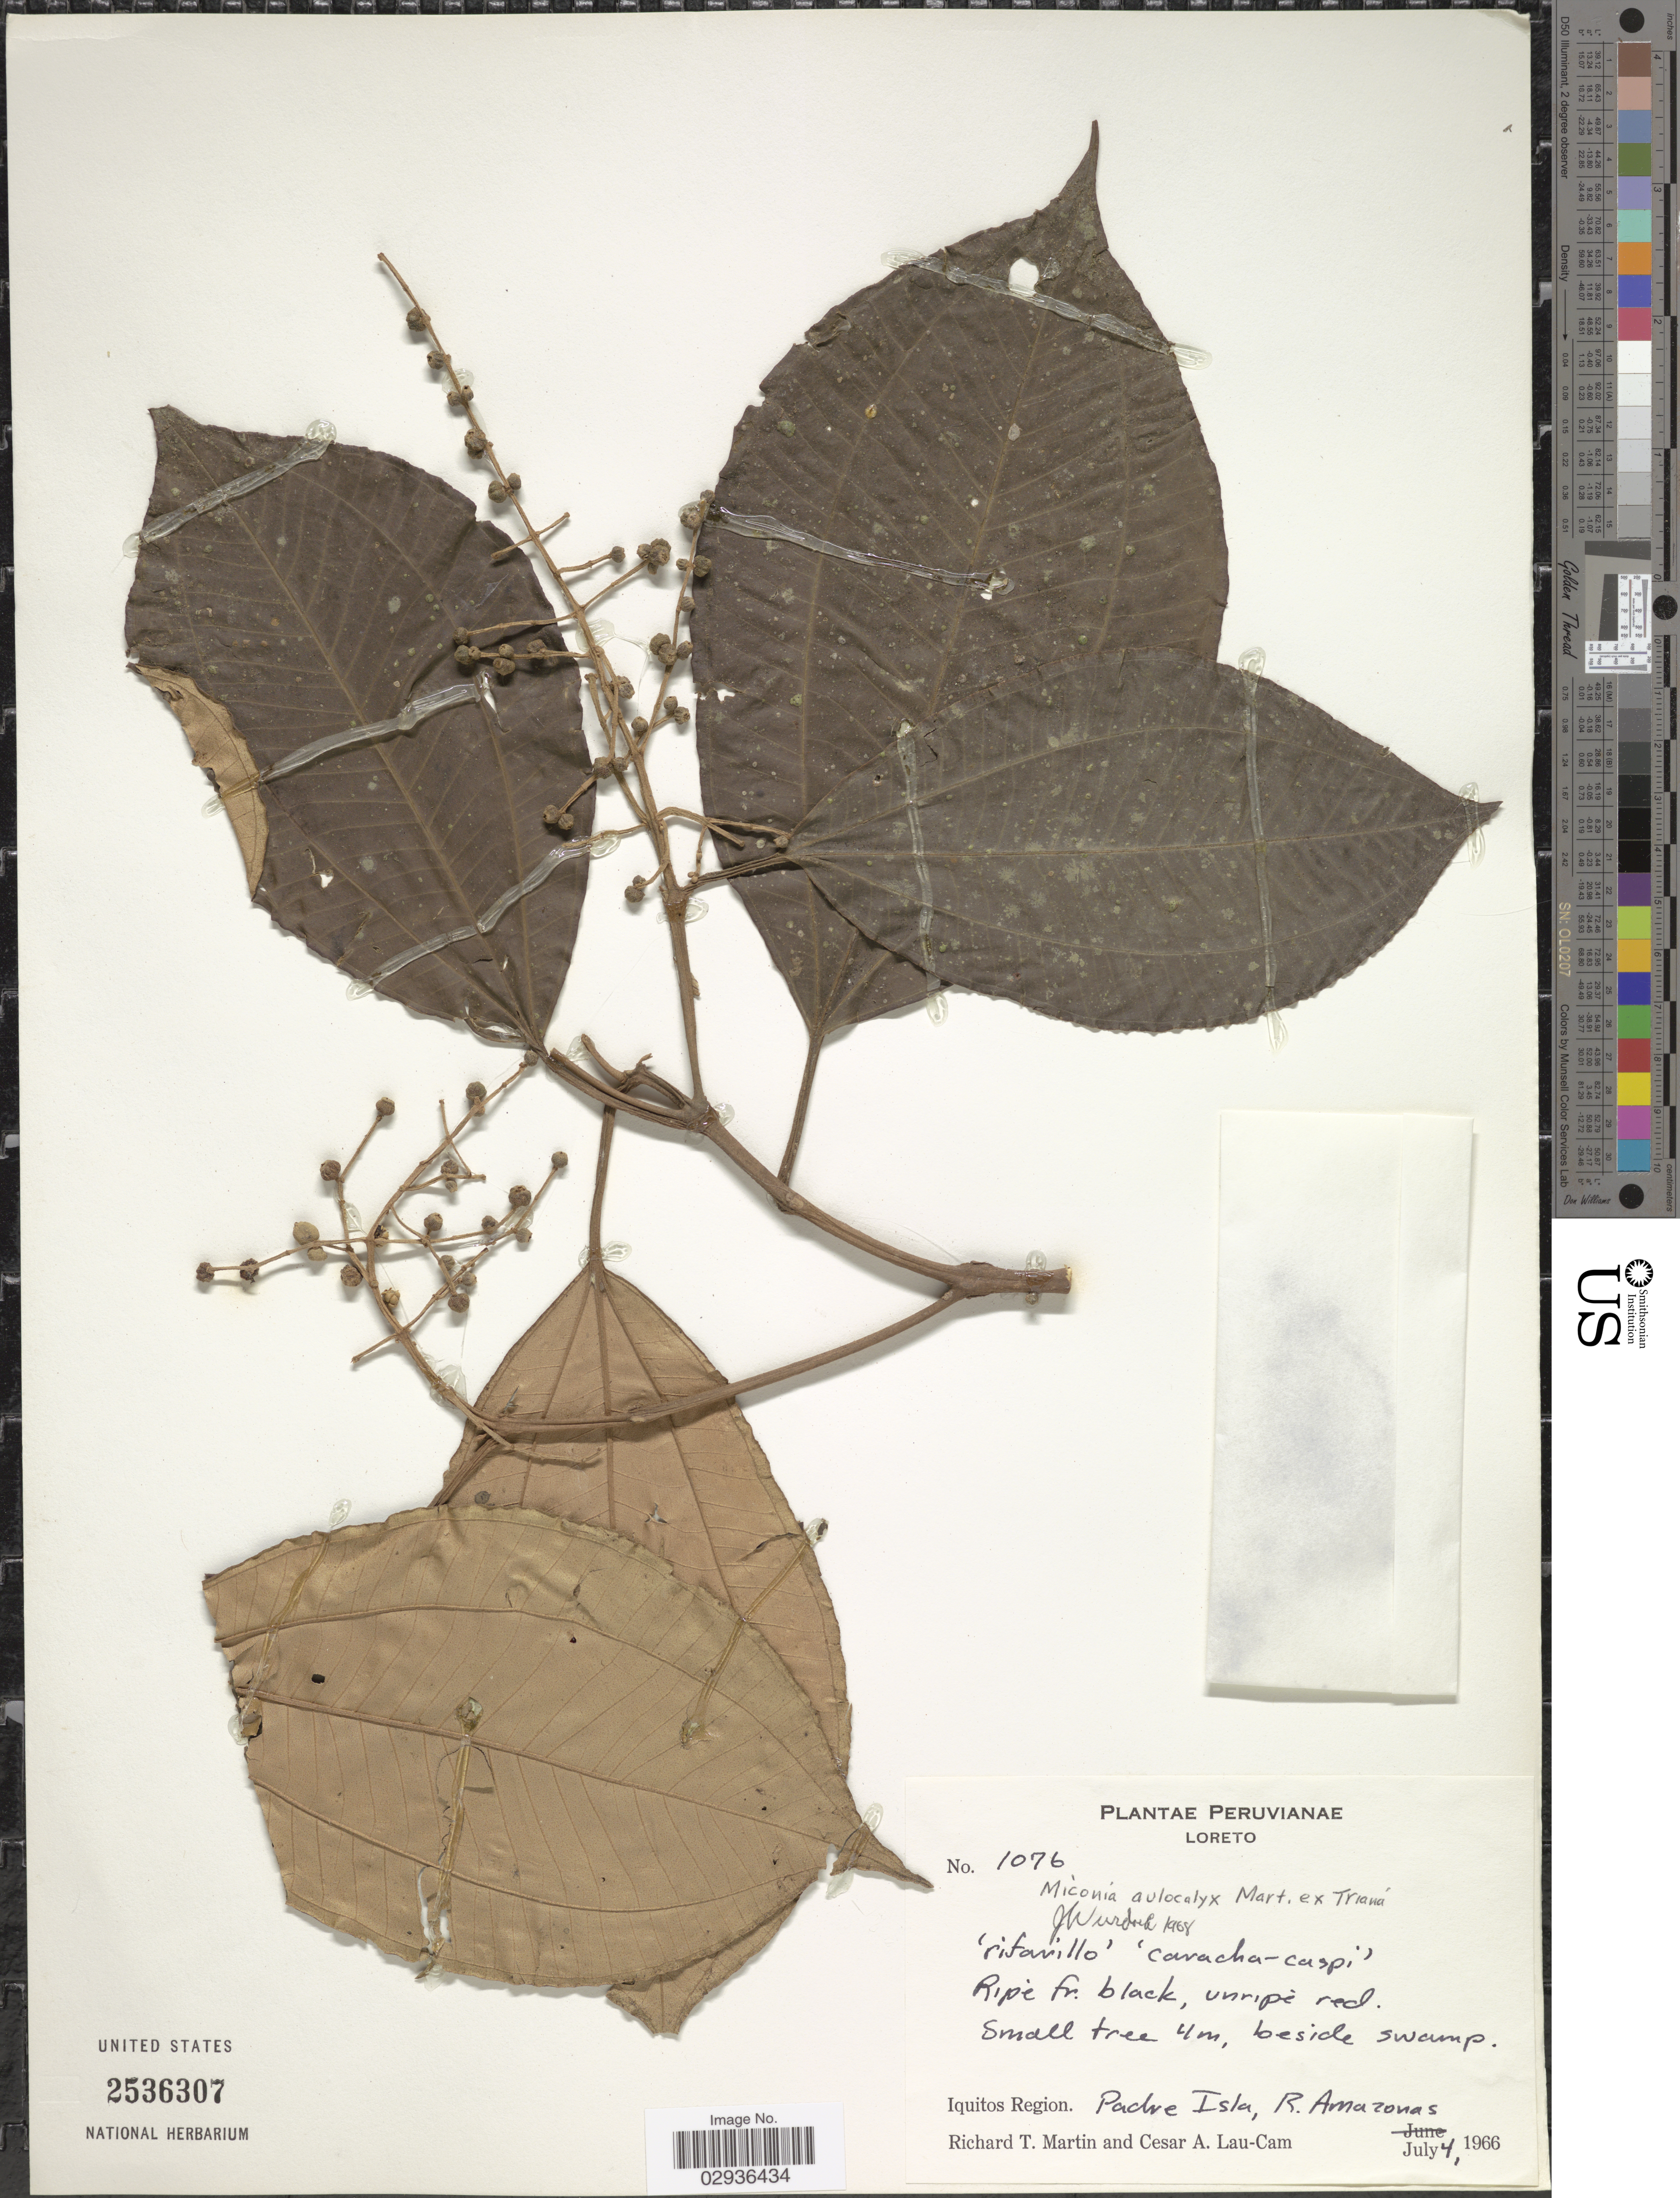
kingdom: Plantae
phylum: Tracheophyta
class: Magnoliopsida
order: Myrtales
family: Melastomataceae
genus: Miconia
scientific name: Miconia aulocalyx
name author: Mart. ex Triana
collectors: R. T. Martin & C. Lau-Cam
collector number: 1076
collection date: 1966-07-04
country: Peru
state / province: Loreto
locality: Iquitos Region. Padre Isla, R. Amazonas.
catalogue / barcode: US 2536307